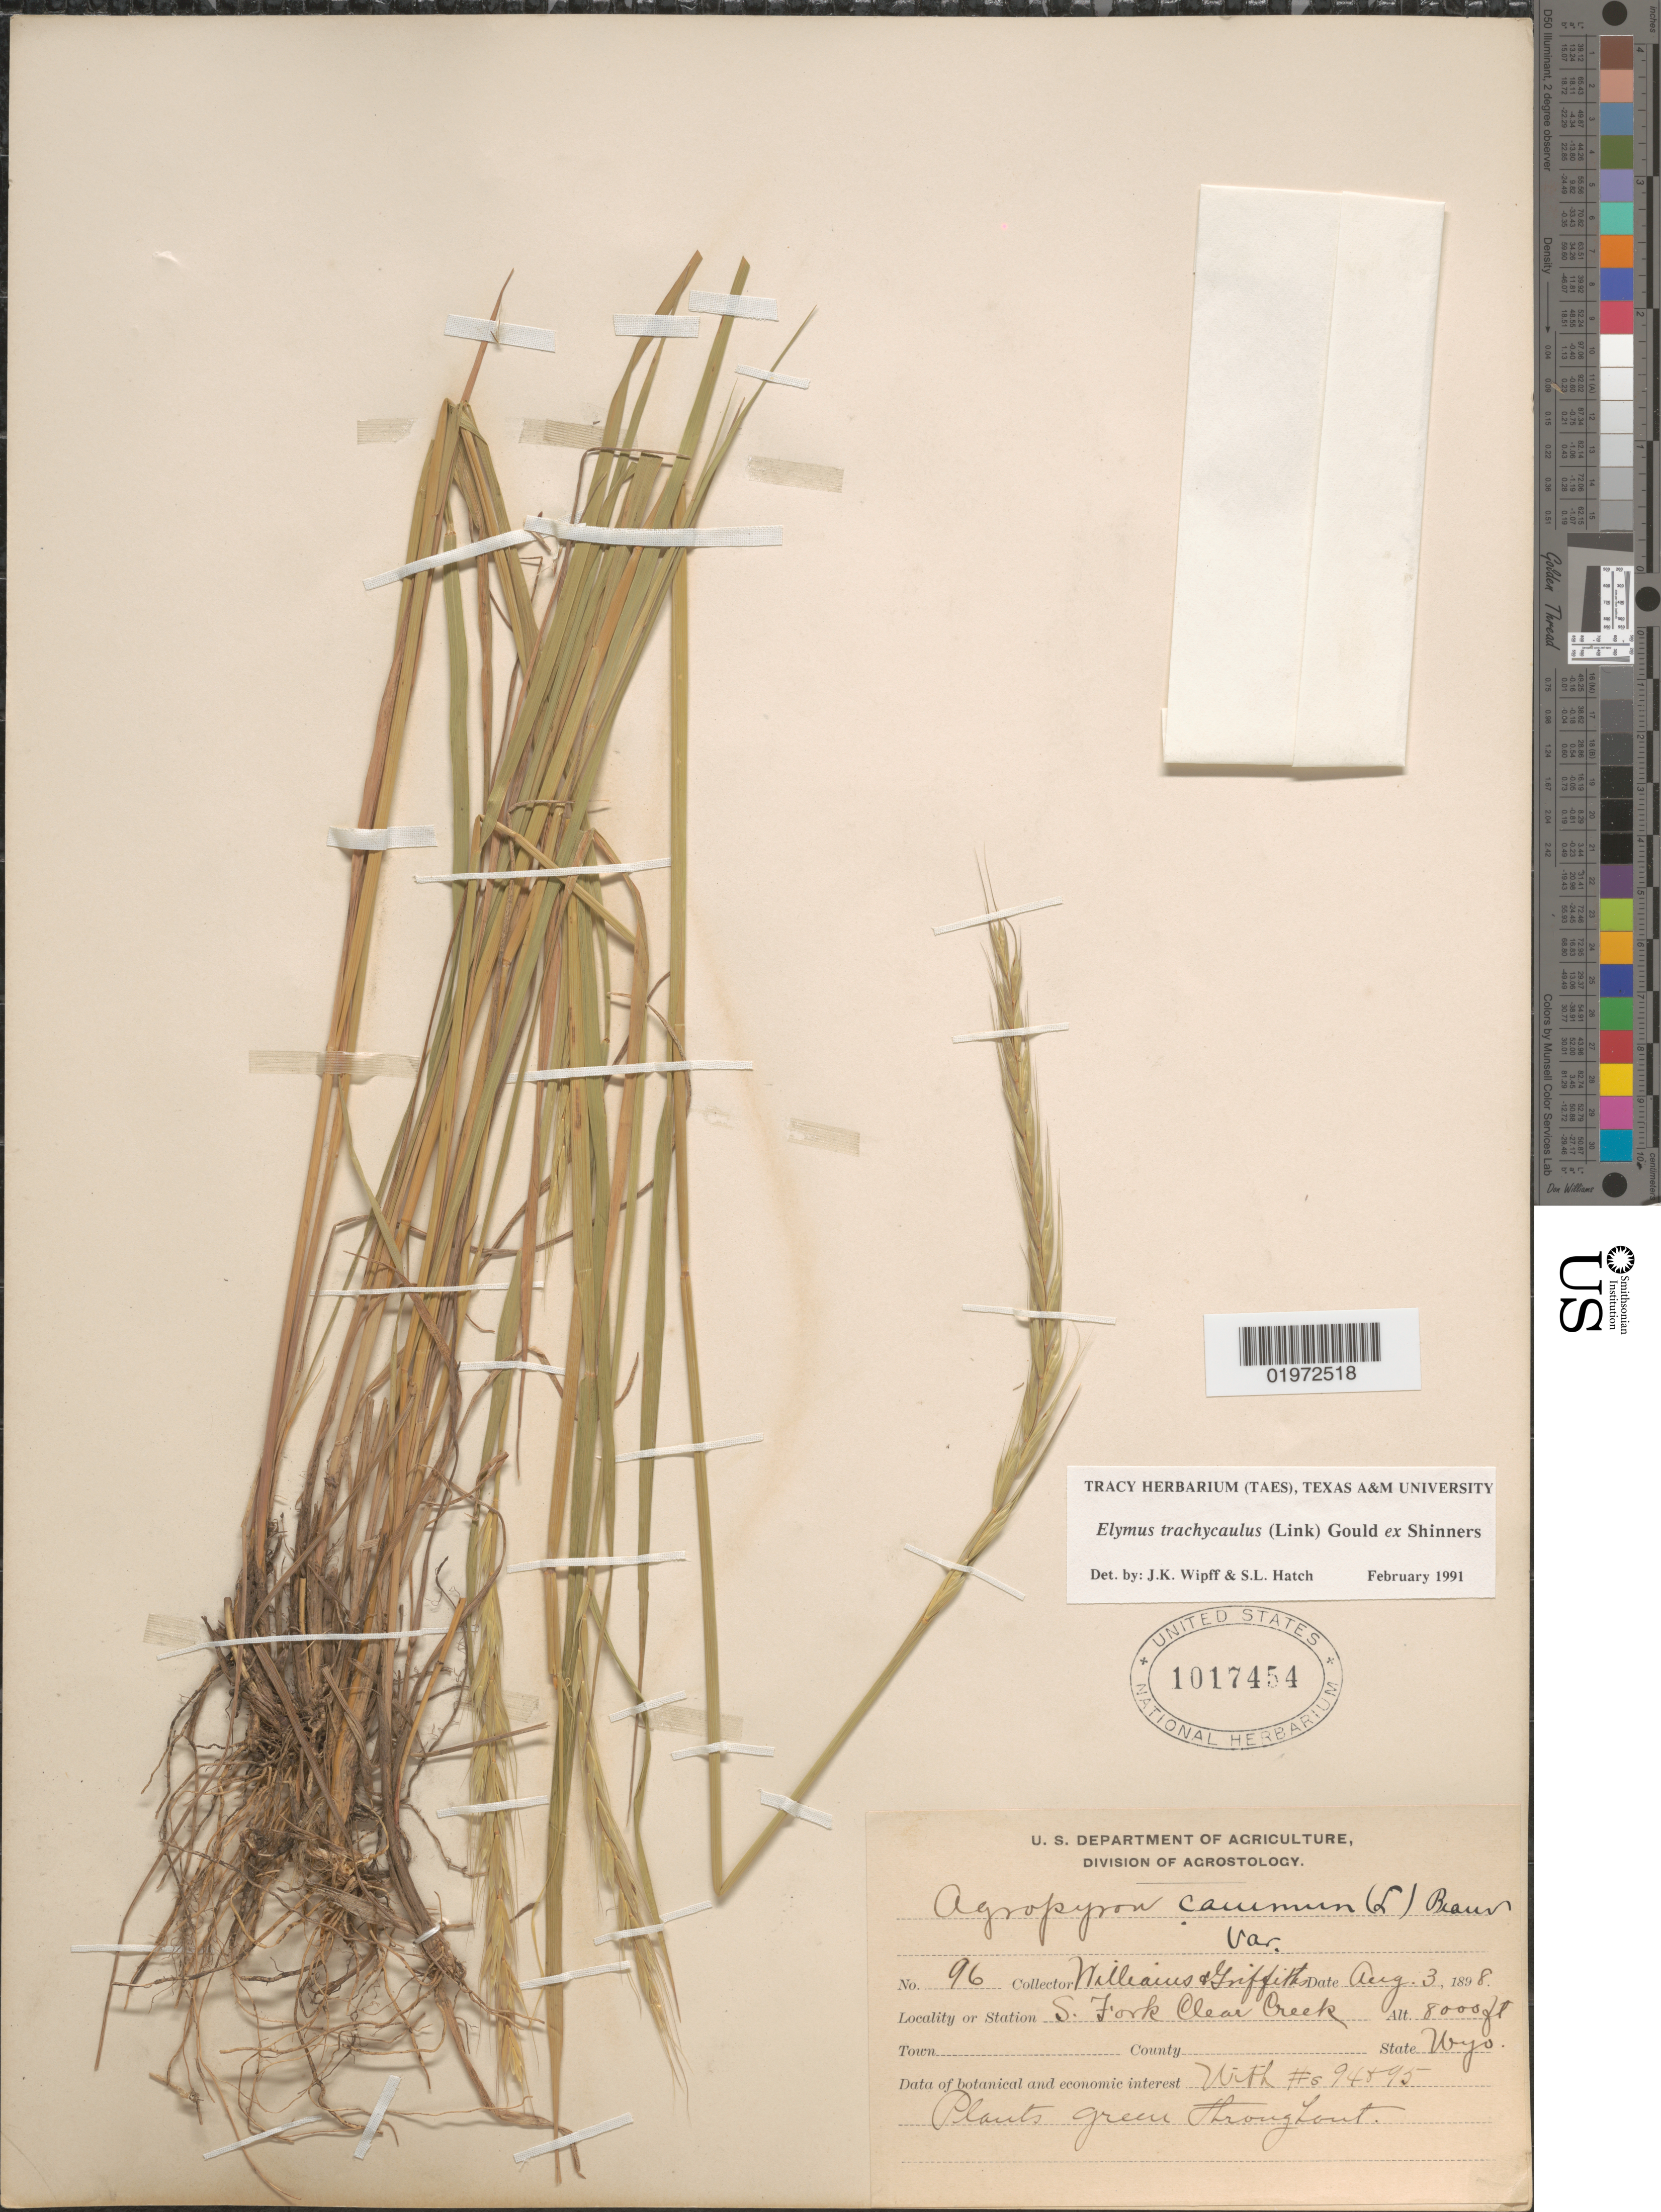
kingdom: Plantae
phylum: Tracheophyta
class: Liliopsida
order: Poales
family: Poaceae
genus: Elymus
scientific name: Elymus trachycaulus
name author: (Link) Gould ex Shinners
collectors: -- Williams & -- Griffiths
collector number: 96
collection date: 1898-08-03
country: United States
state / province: Wyoming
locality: S. Fork Clear Creek.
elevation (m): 2438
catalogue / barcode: US 1017454